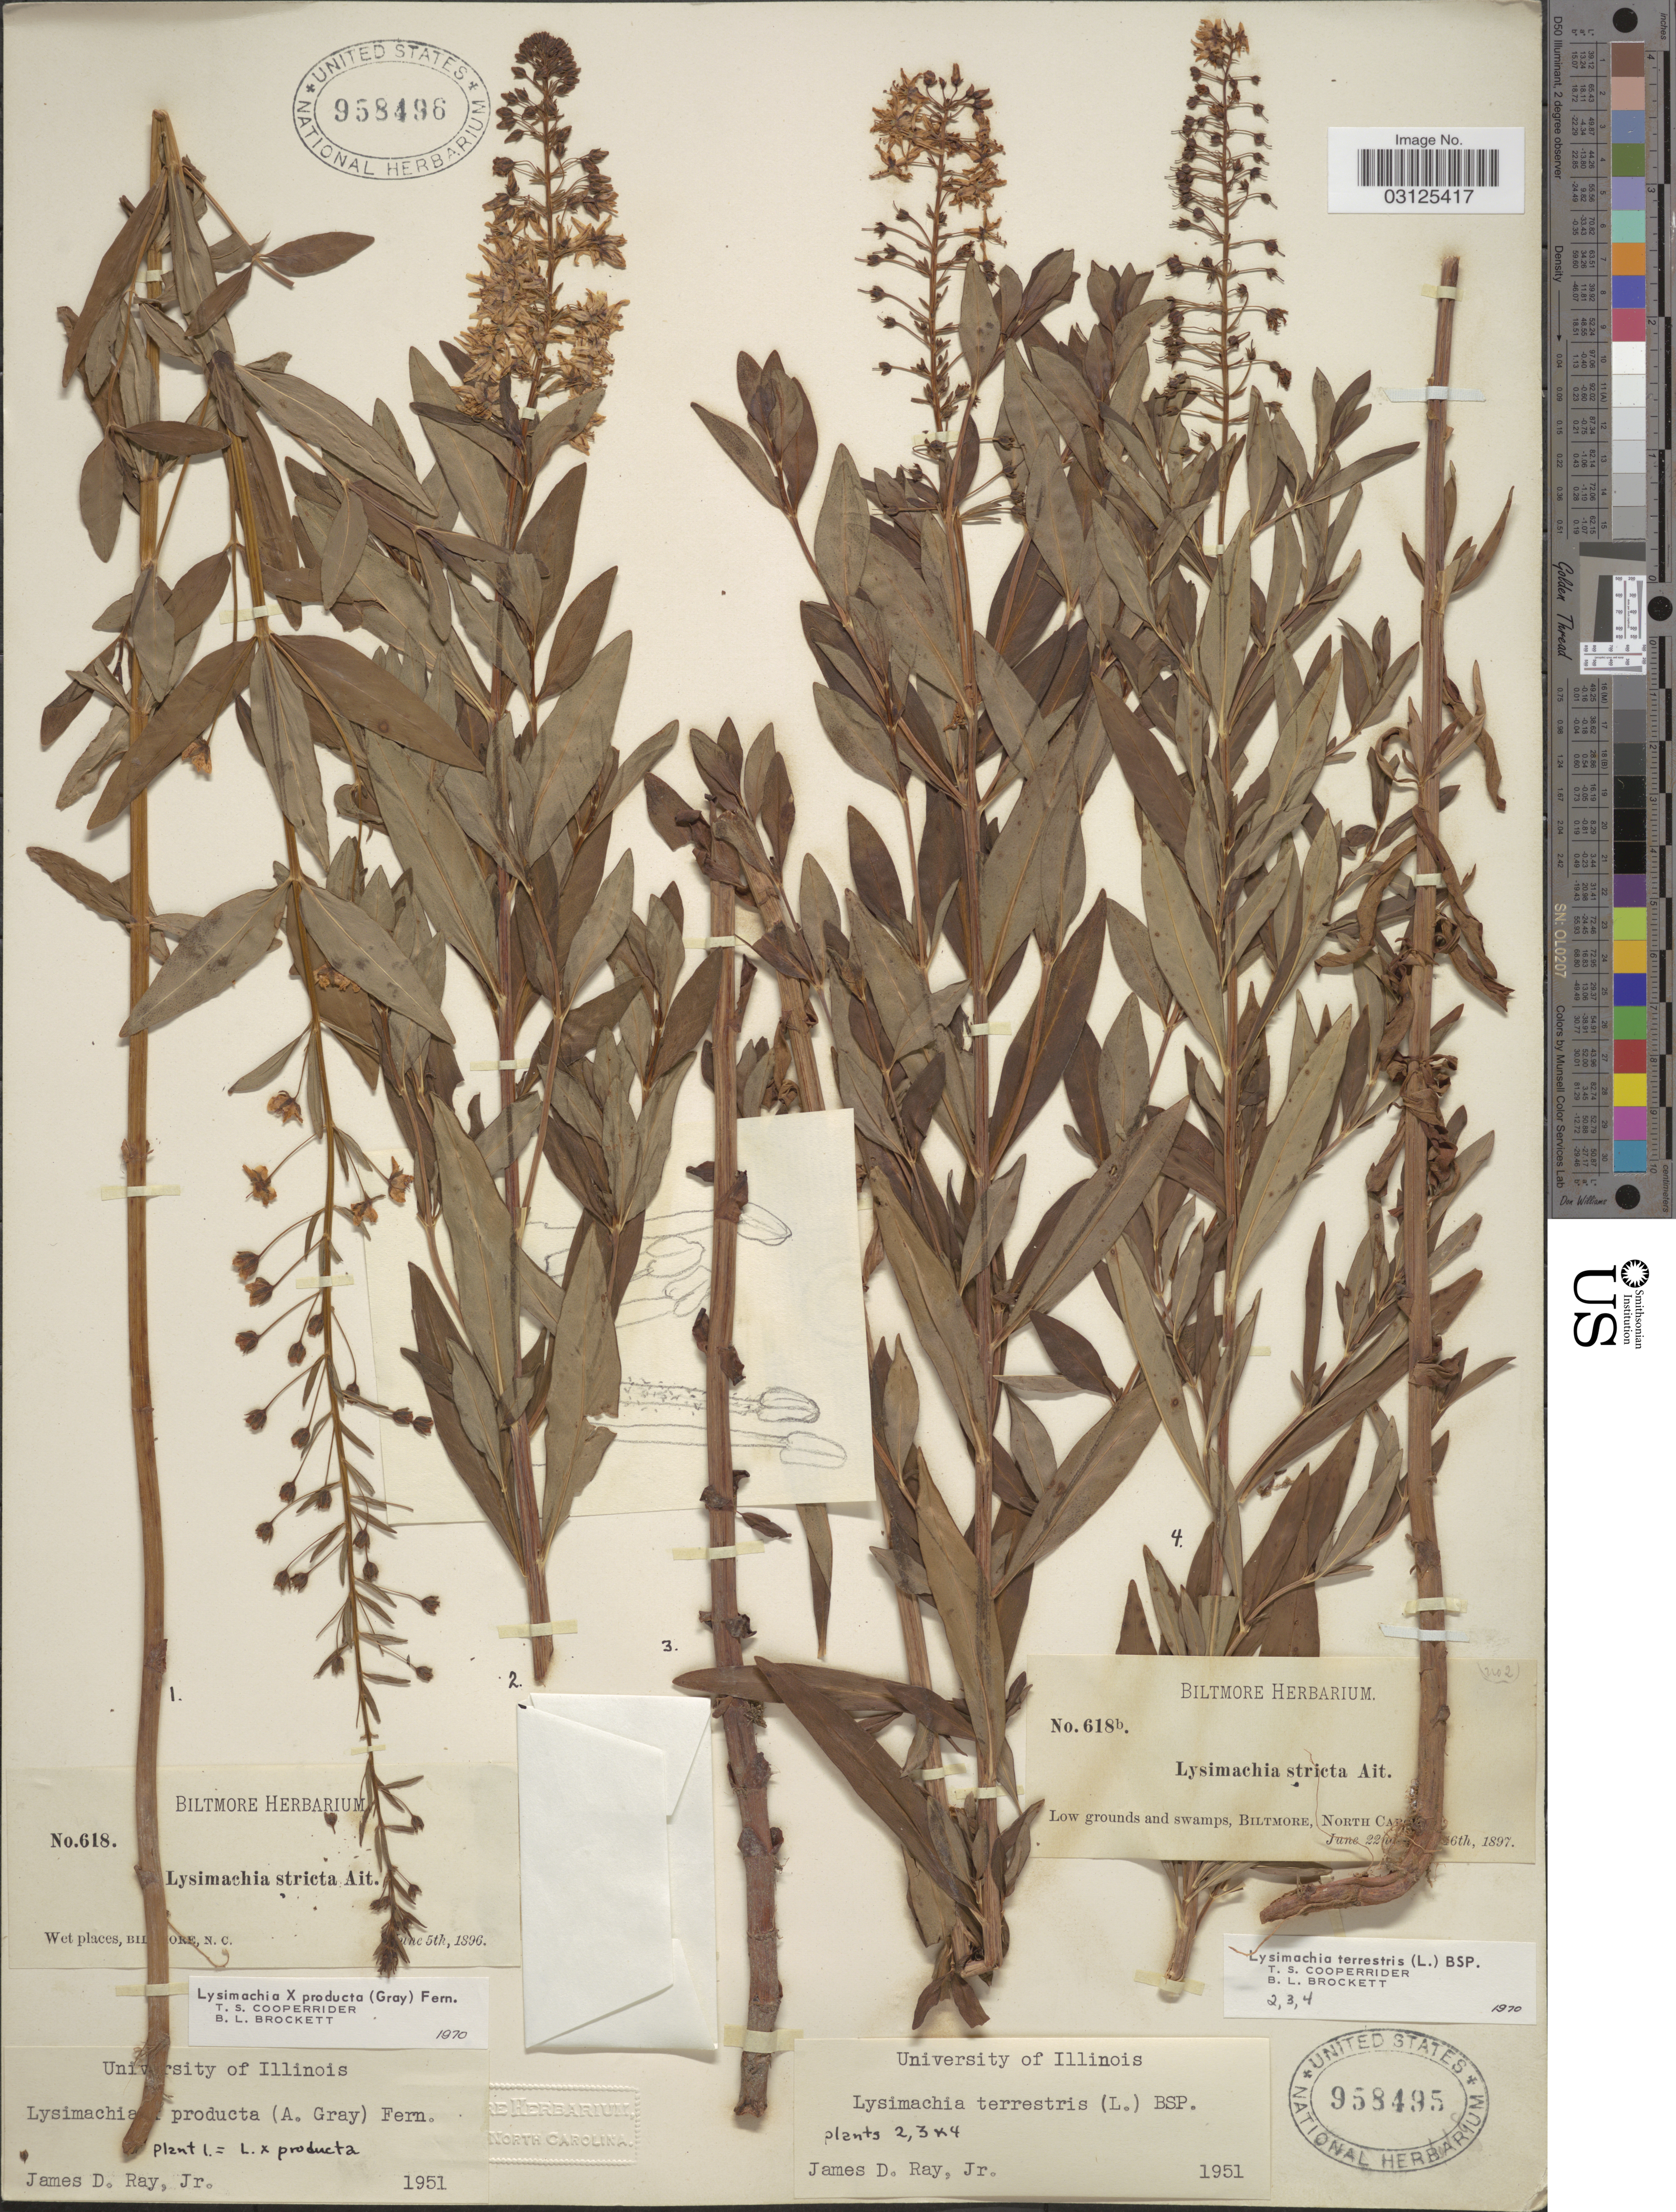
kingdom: Plantae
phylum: Tracheophyta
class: Magnoliopsida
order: Ericales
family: Primulaceae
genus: Lysimachia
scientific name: Lysimachia x producta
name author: (A. Gray) Fernald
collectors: ex herb. Biltmore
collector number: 618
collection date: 1896-06-05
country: United States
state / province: North Carolina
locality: Wet places, Biltmore.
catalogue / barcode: US 958496-2